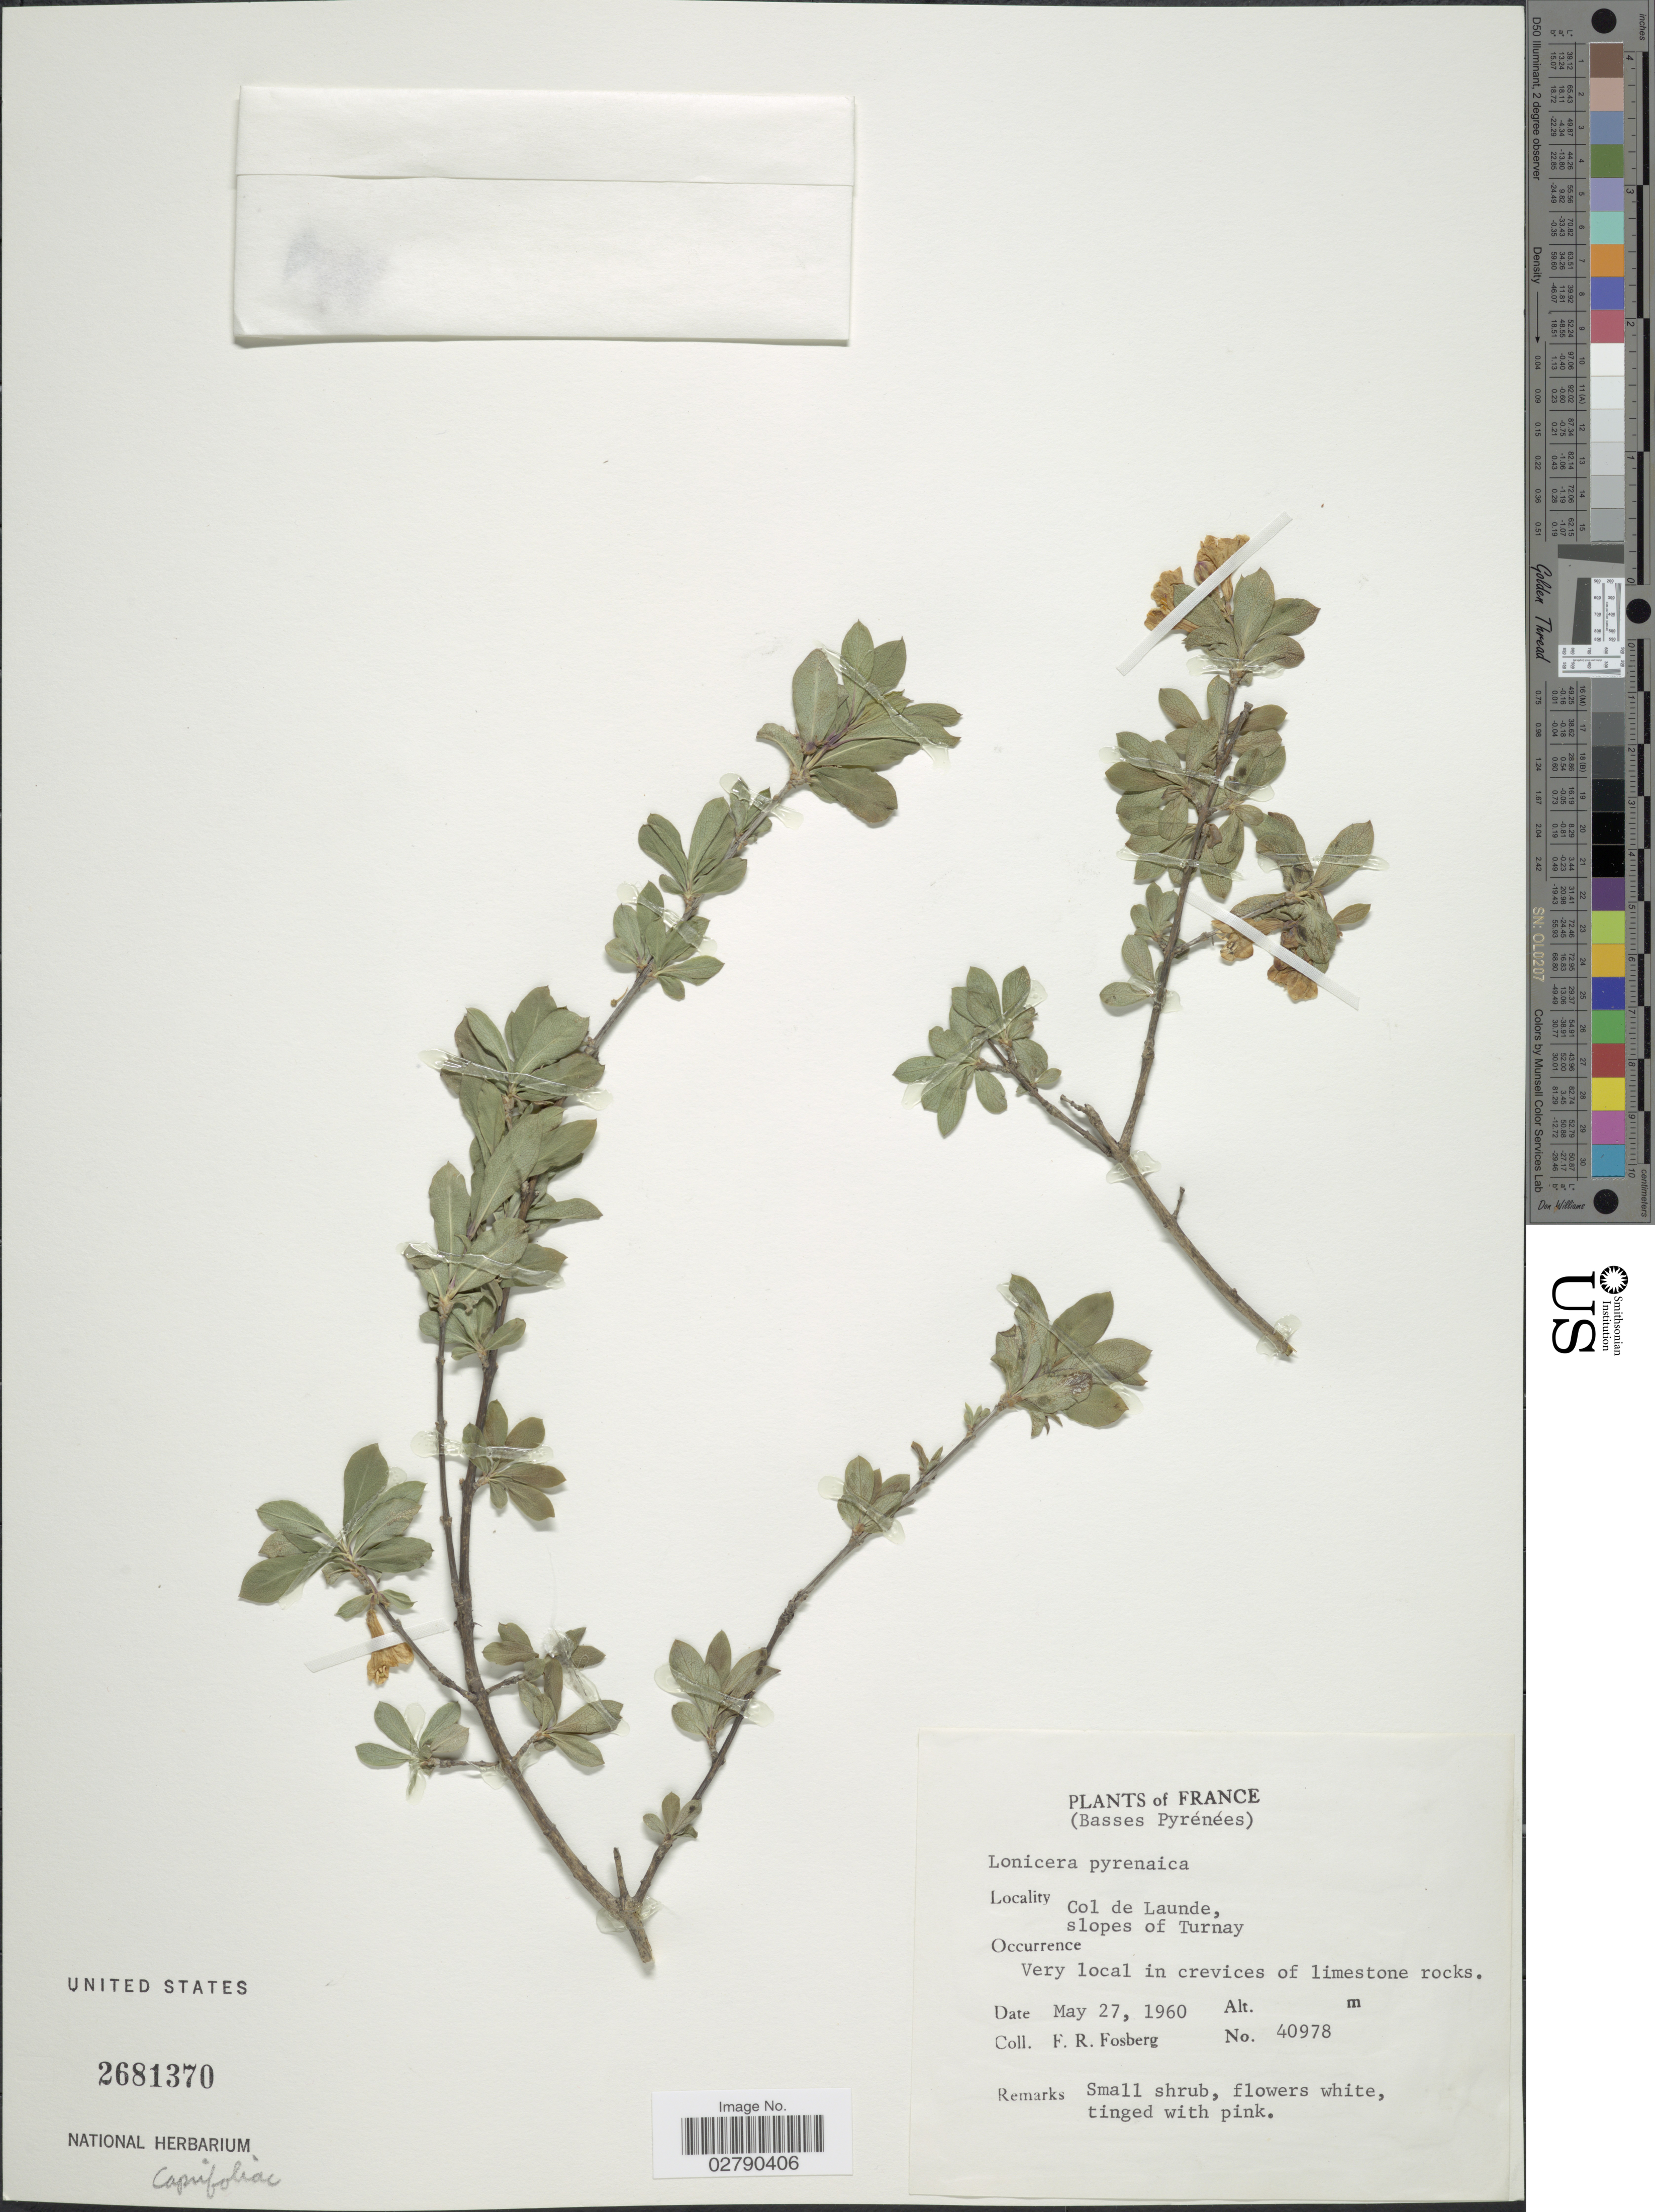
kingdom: Plantae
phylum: Tracheophyta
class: Magnoliopsida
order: Dipsacales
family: Caprifoliaceae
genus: Lonicera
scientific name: Lonicera pyrenaica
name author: L.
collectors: F. R. Fosberg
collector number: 40978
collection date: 1960-05-27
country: France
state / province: Nouvelle-Aquitaine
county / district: Pyrénées-Atlantiques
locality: Basses Pyrénées. Col de Launde, slopes of Turnay.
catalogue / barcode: US 2681370